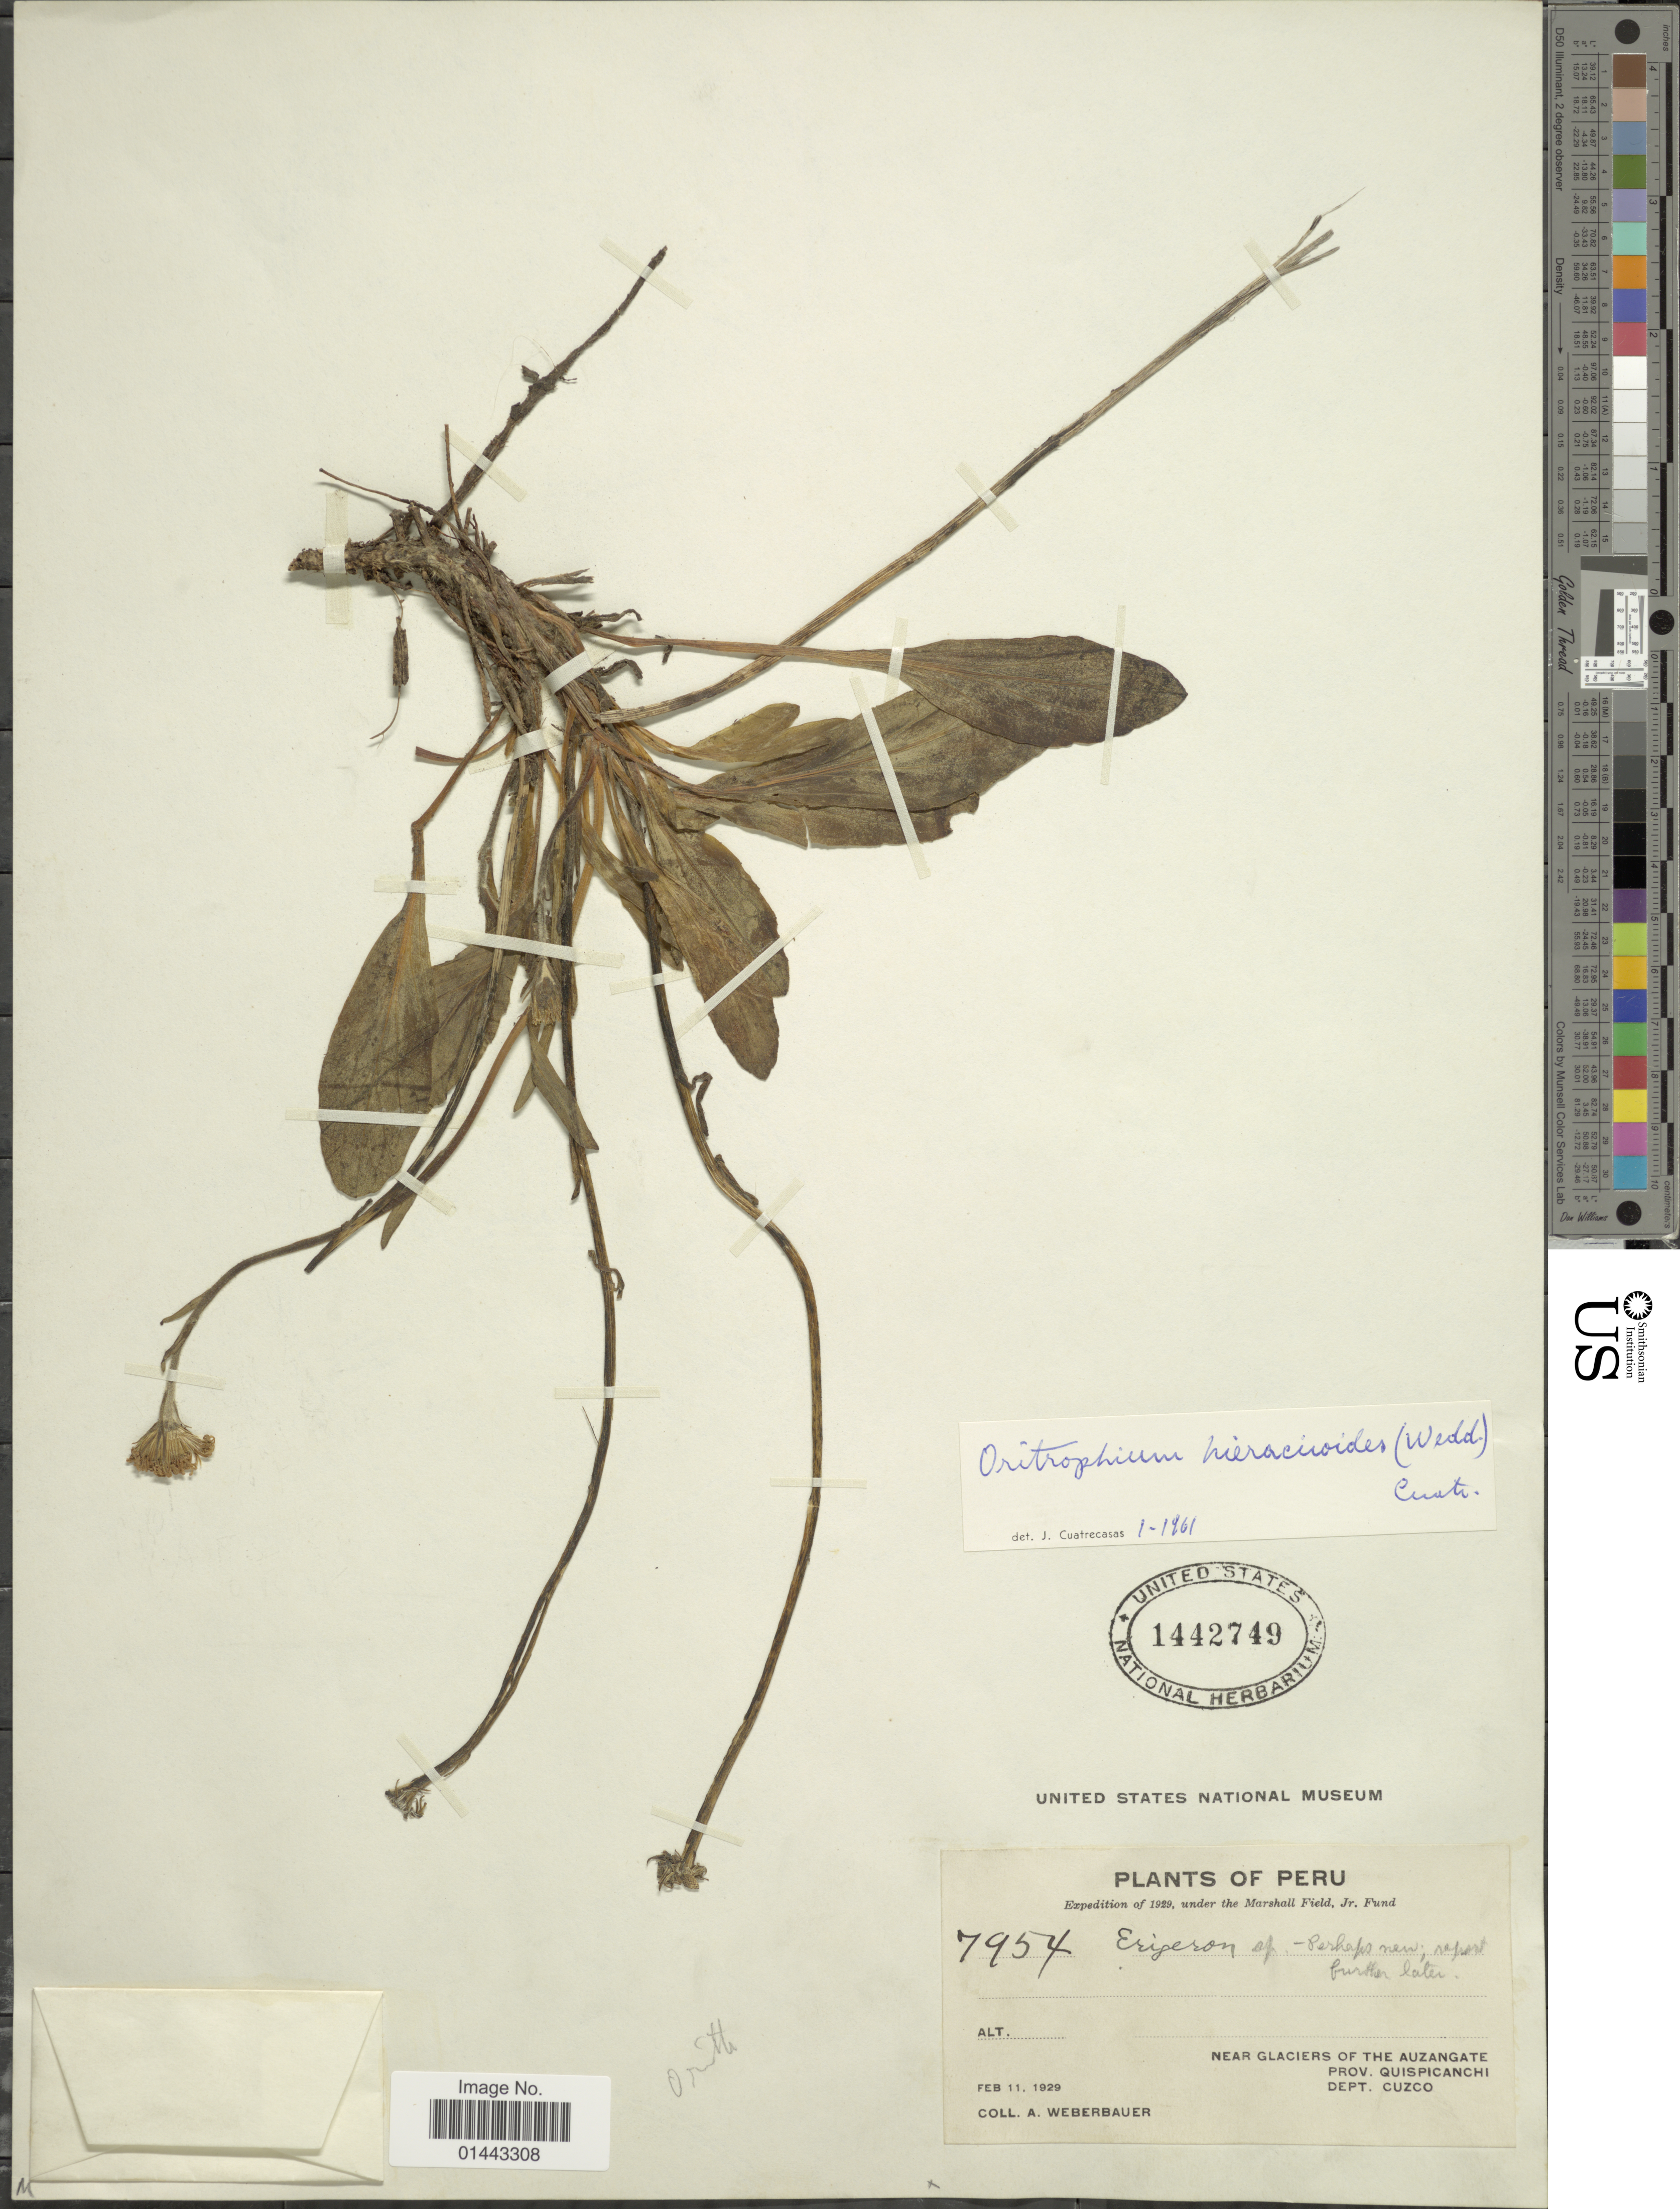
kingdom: Plantae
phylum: Tracheophyta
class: Magnoliopsida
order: Asterales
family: Asteraceae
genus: Oritrophium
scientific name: Oritrophium hieracioides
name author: (Wedd.) Cuatrec.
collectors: A. Weberbauer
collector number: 7954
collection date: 1929-02-11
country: Peru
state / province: Cusco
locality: Near Glaciers of the Auzangate, Prov. Quispicanchi.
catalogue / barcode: US 1442749